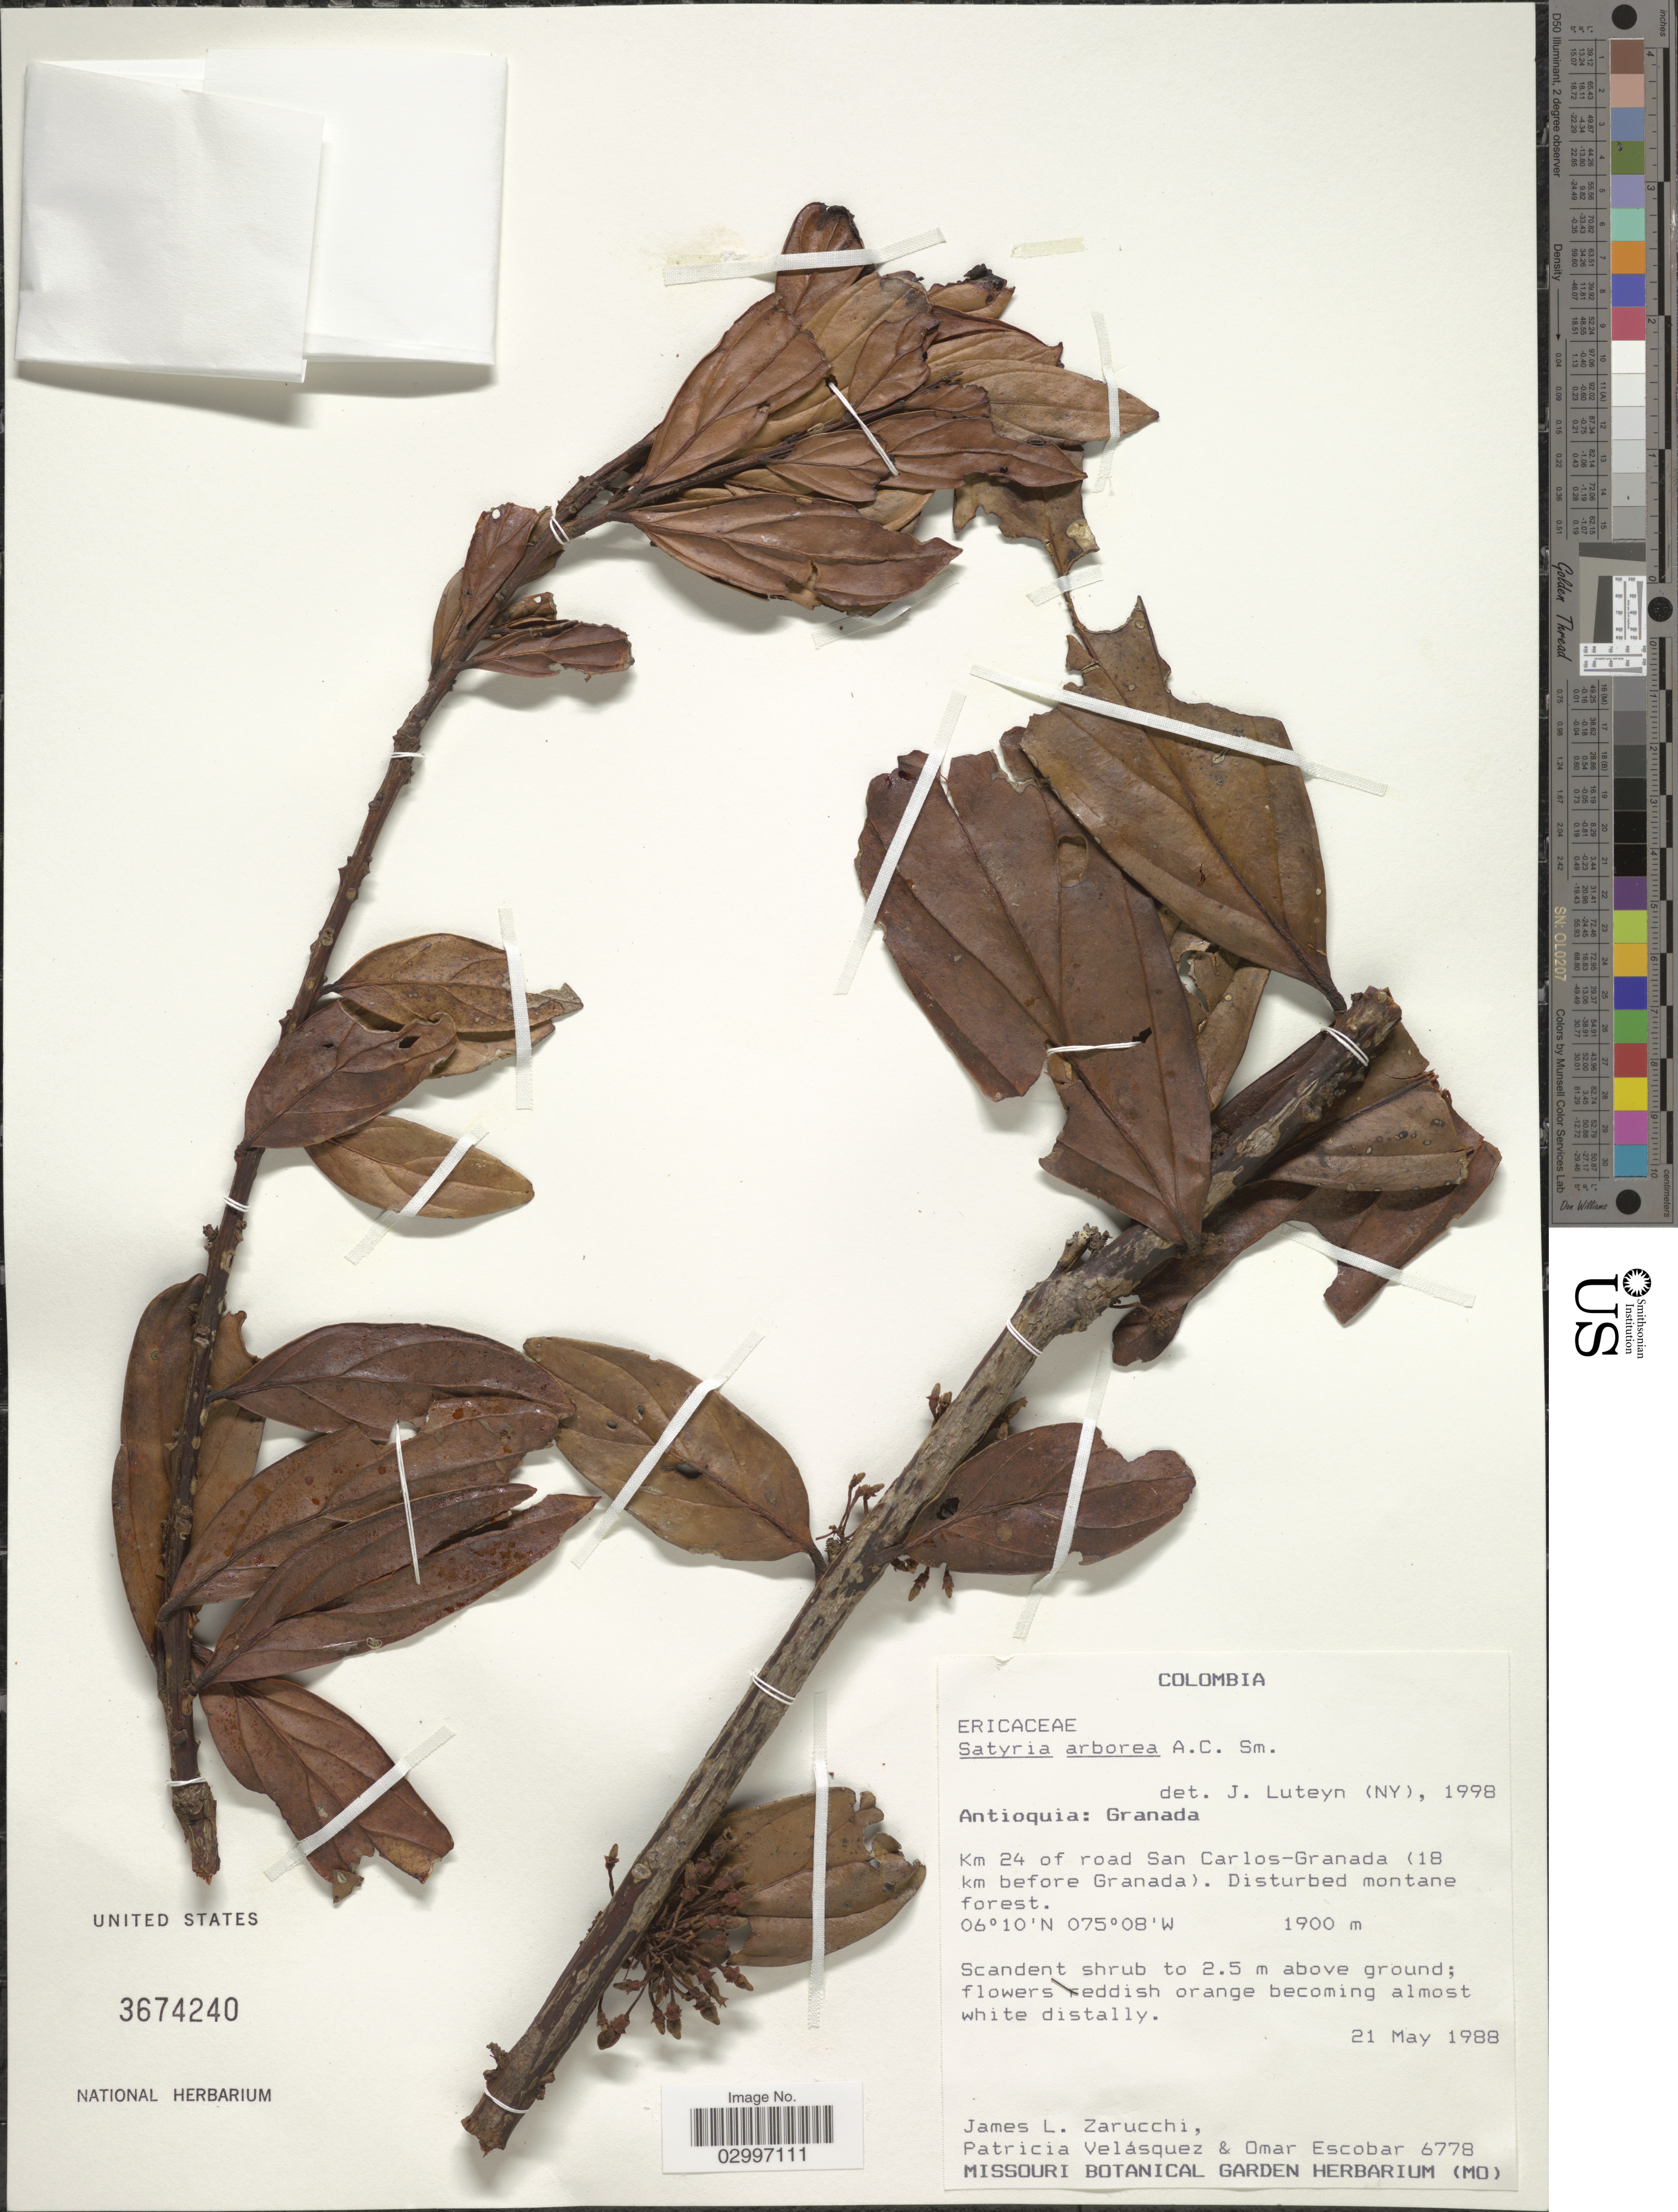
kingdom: Plantae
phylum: Tracheophyta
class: Magnoliopsida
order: Ericales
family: Ericaceae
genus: Satyria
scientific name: Satyria arborea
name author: A.C. Sm.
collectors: J. L. Zarucchi, P. Velasquez & O. D. Escobar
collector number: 6778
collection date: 1988-05-21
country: Colombia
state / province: Antioquia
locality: Granada, Km 24 of road San Carlos-Granada (18 km before Granada).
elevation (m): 1900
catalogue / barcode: US 3674240